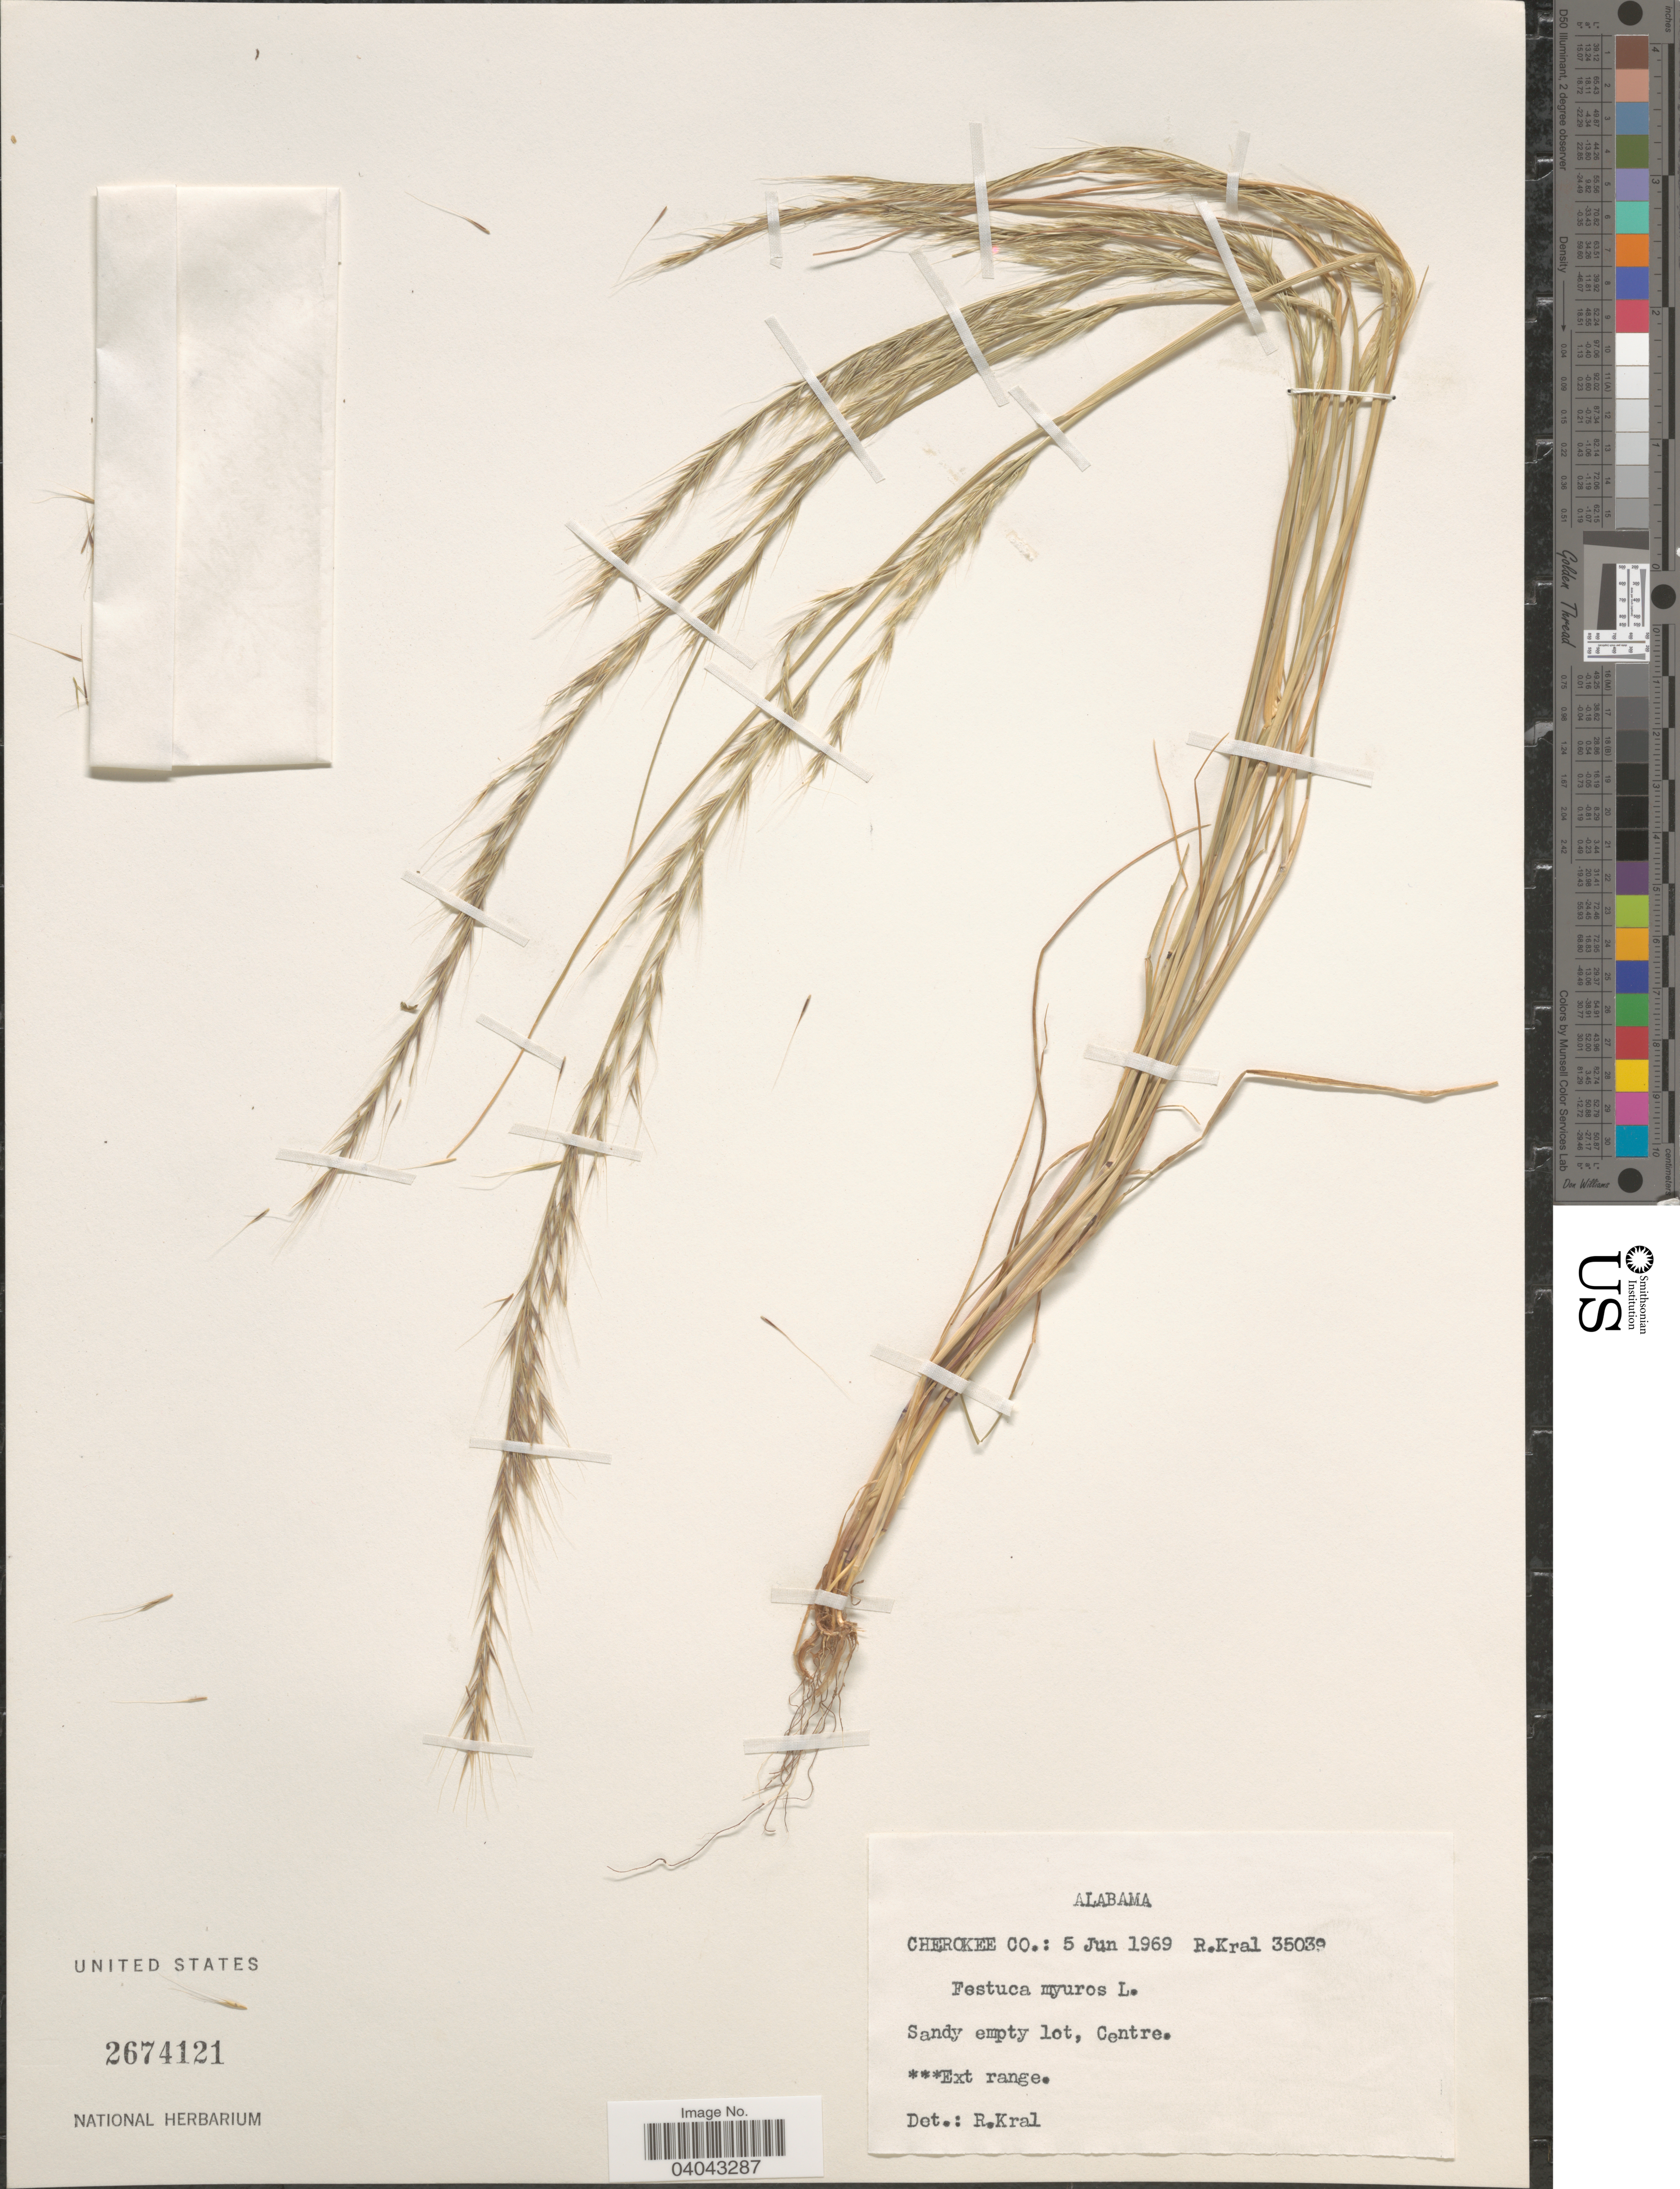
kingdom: Plantae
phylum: Tracheophyta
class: Liliopsida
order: Poales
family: Poaceae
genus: Festuca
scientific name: Festuca myuros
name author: L.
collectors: R. Kral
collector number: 35039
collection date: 1969-06-05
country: United States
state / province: Alabama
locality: Cherokee Co.: Sandy empty lot, Centre.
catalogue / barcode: US 2674121